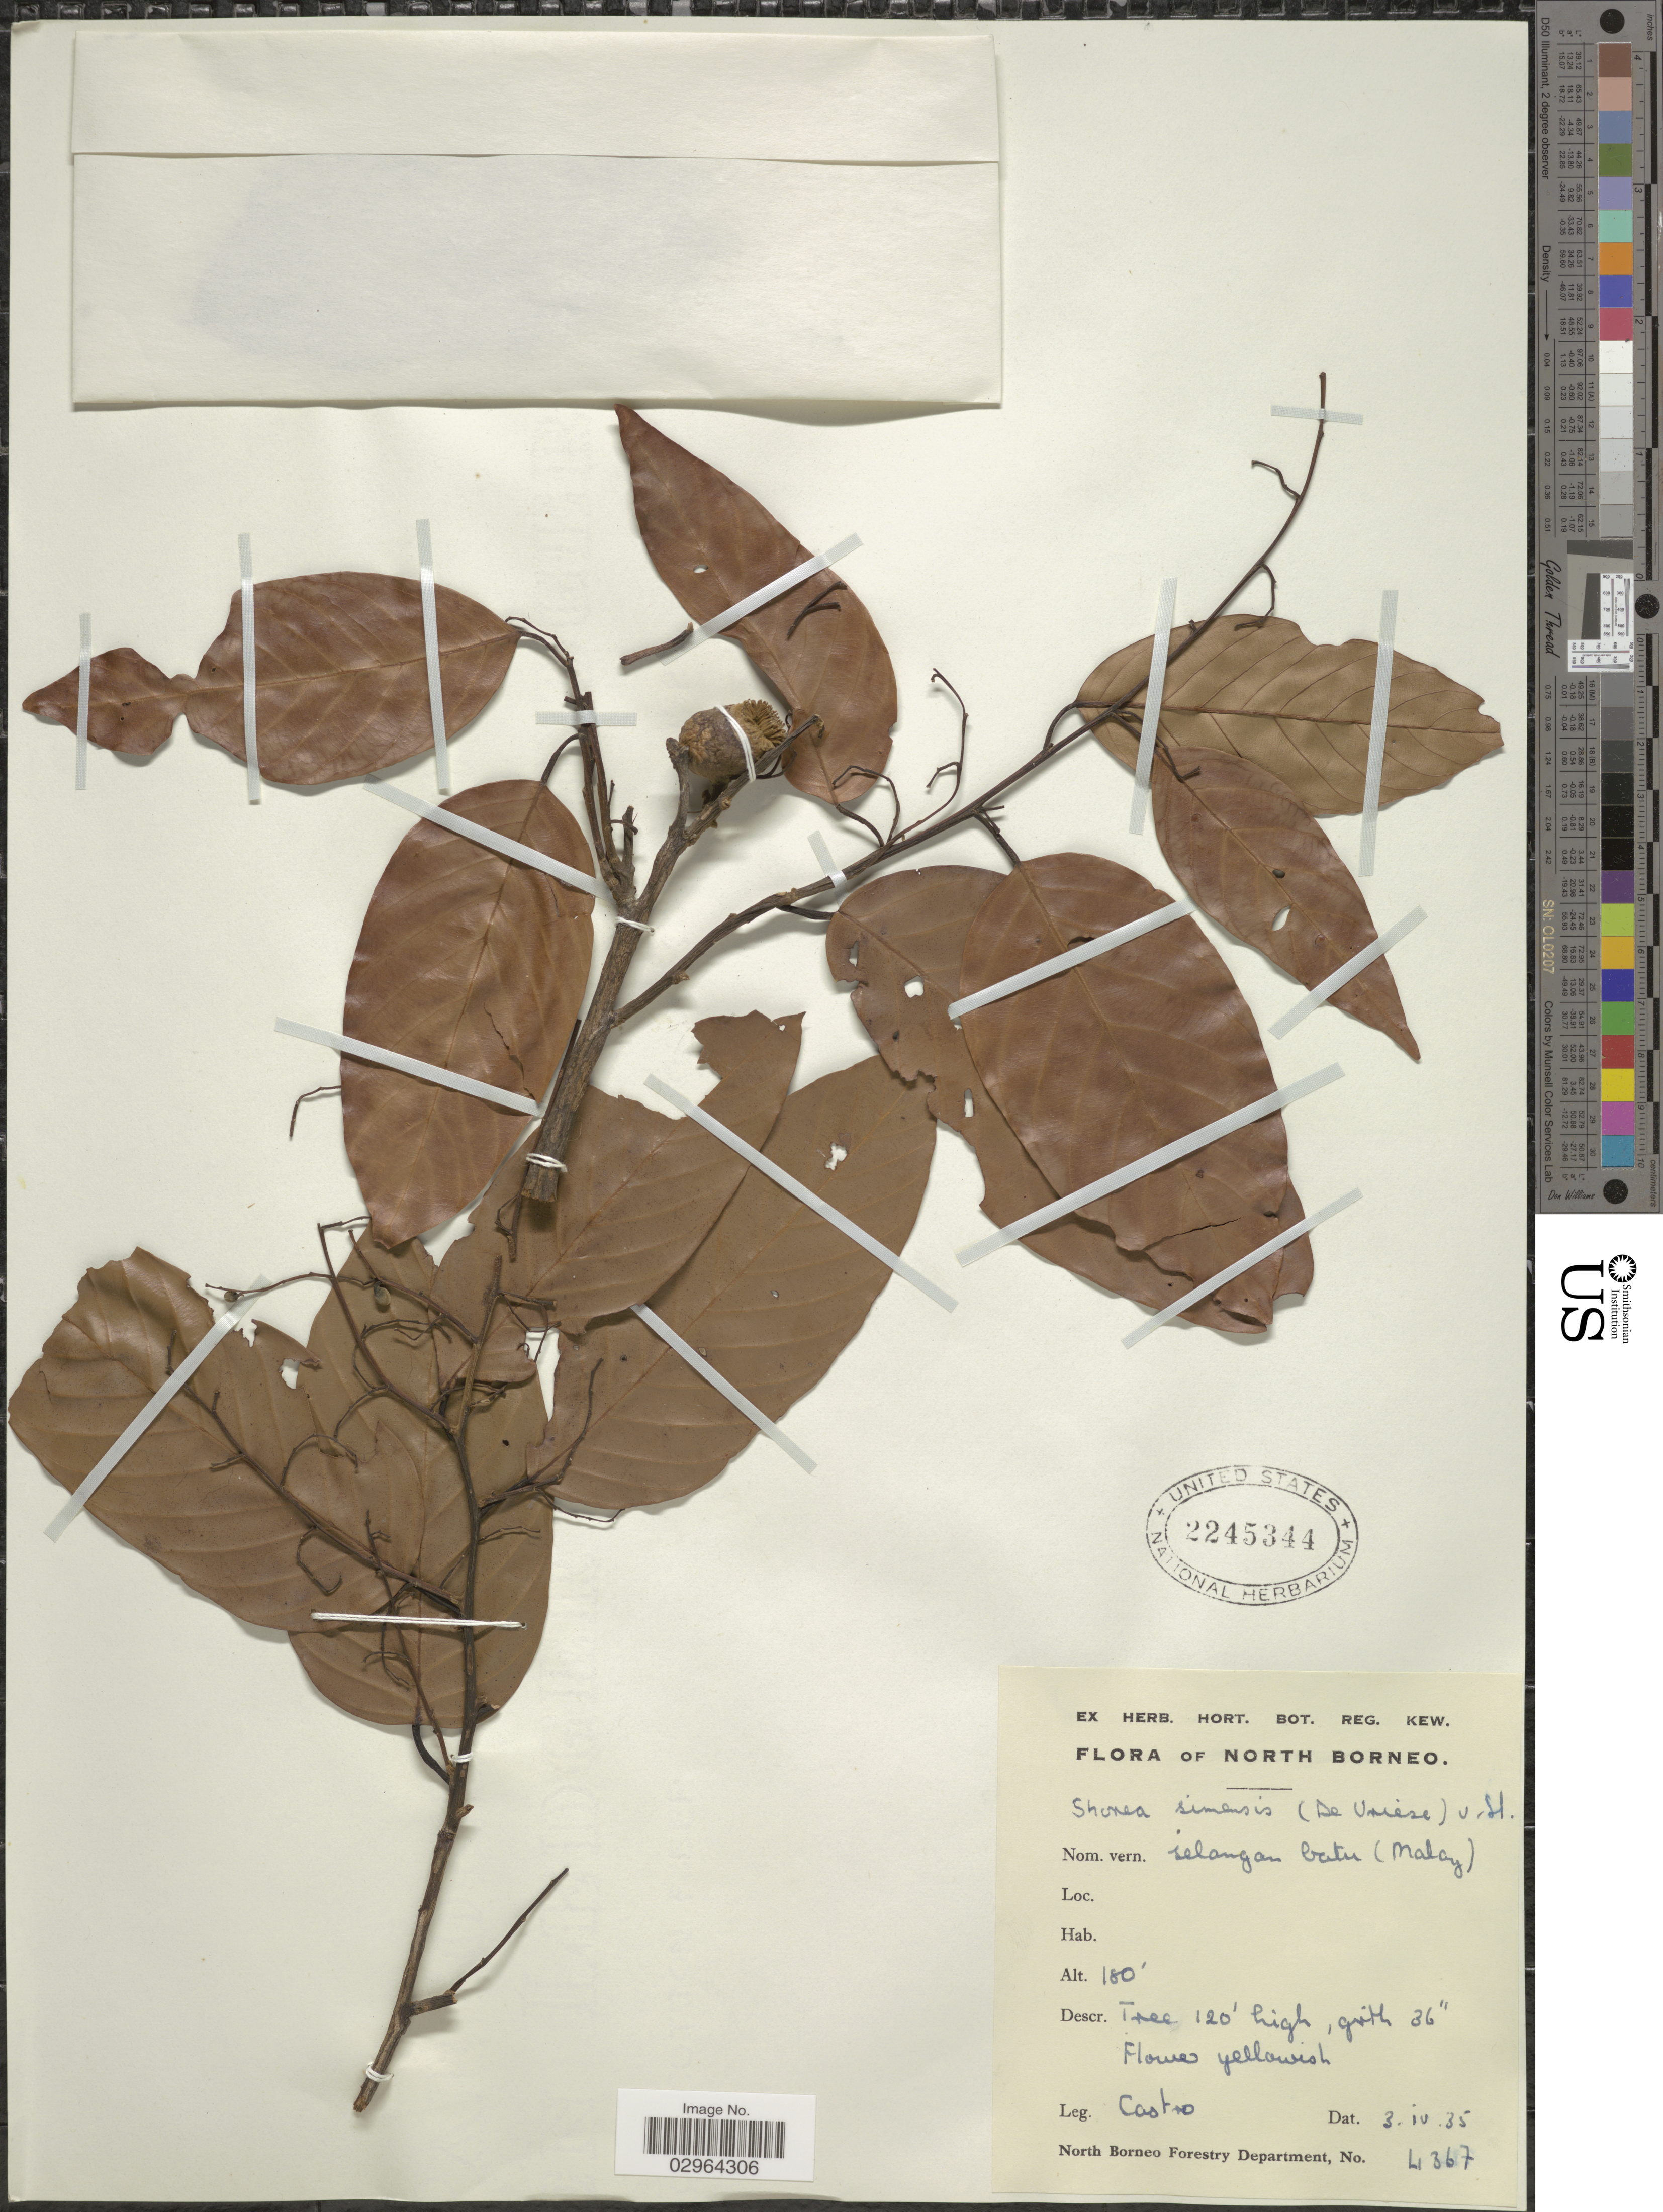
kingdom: Plantae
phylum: Tracheophyta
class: Magnoliopsida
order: Malvales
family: Dipterocarpaceae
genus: Shorea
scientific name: Shorea seminis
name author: (de Vriese) Slooten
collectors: -. Castro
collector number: L1637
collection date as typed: Transcribed d/m/y: 3/4/35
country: Malaysia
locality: North Borneo.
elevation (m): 55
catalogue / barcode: US 2245344